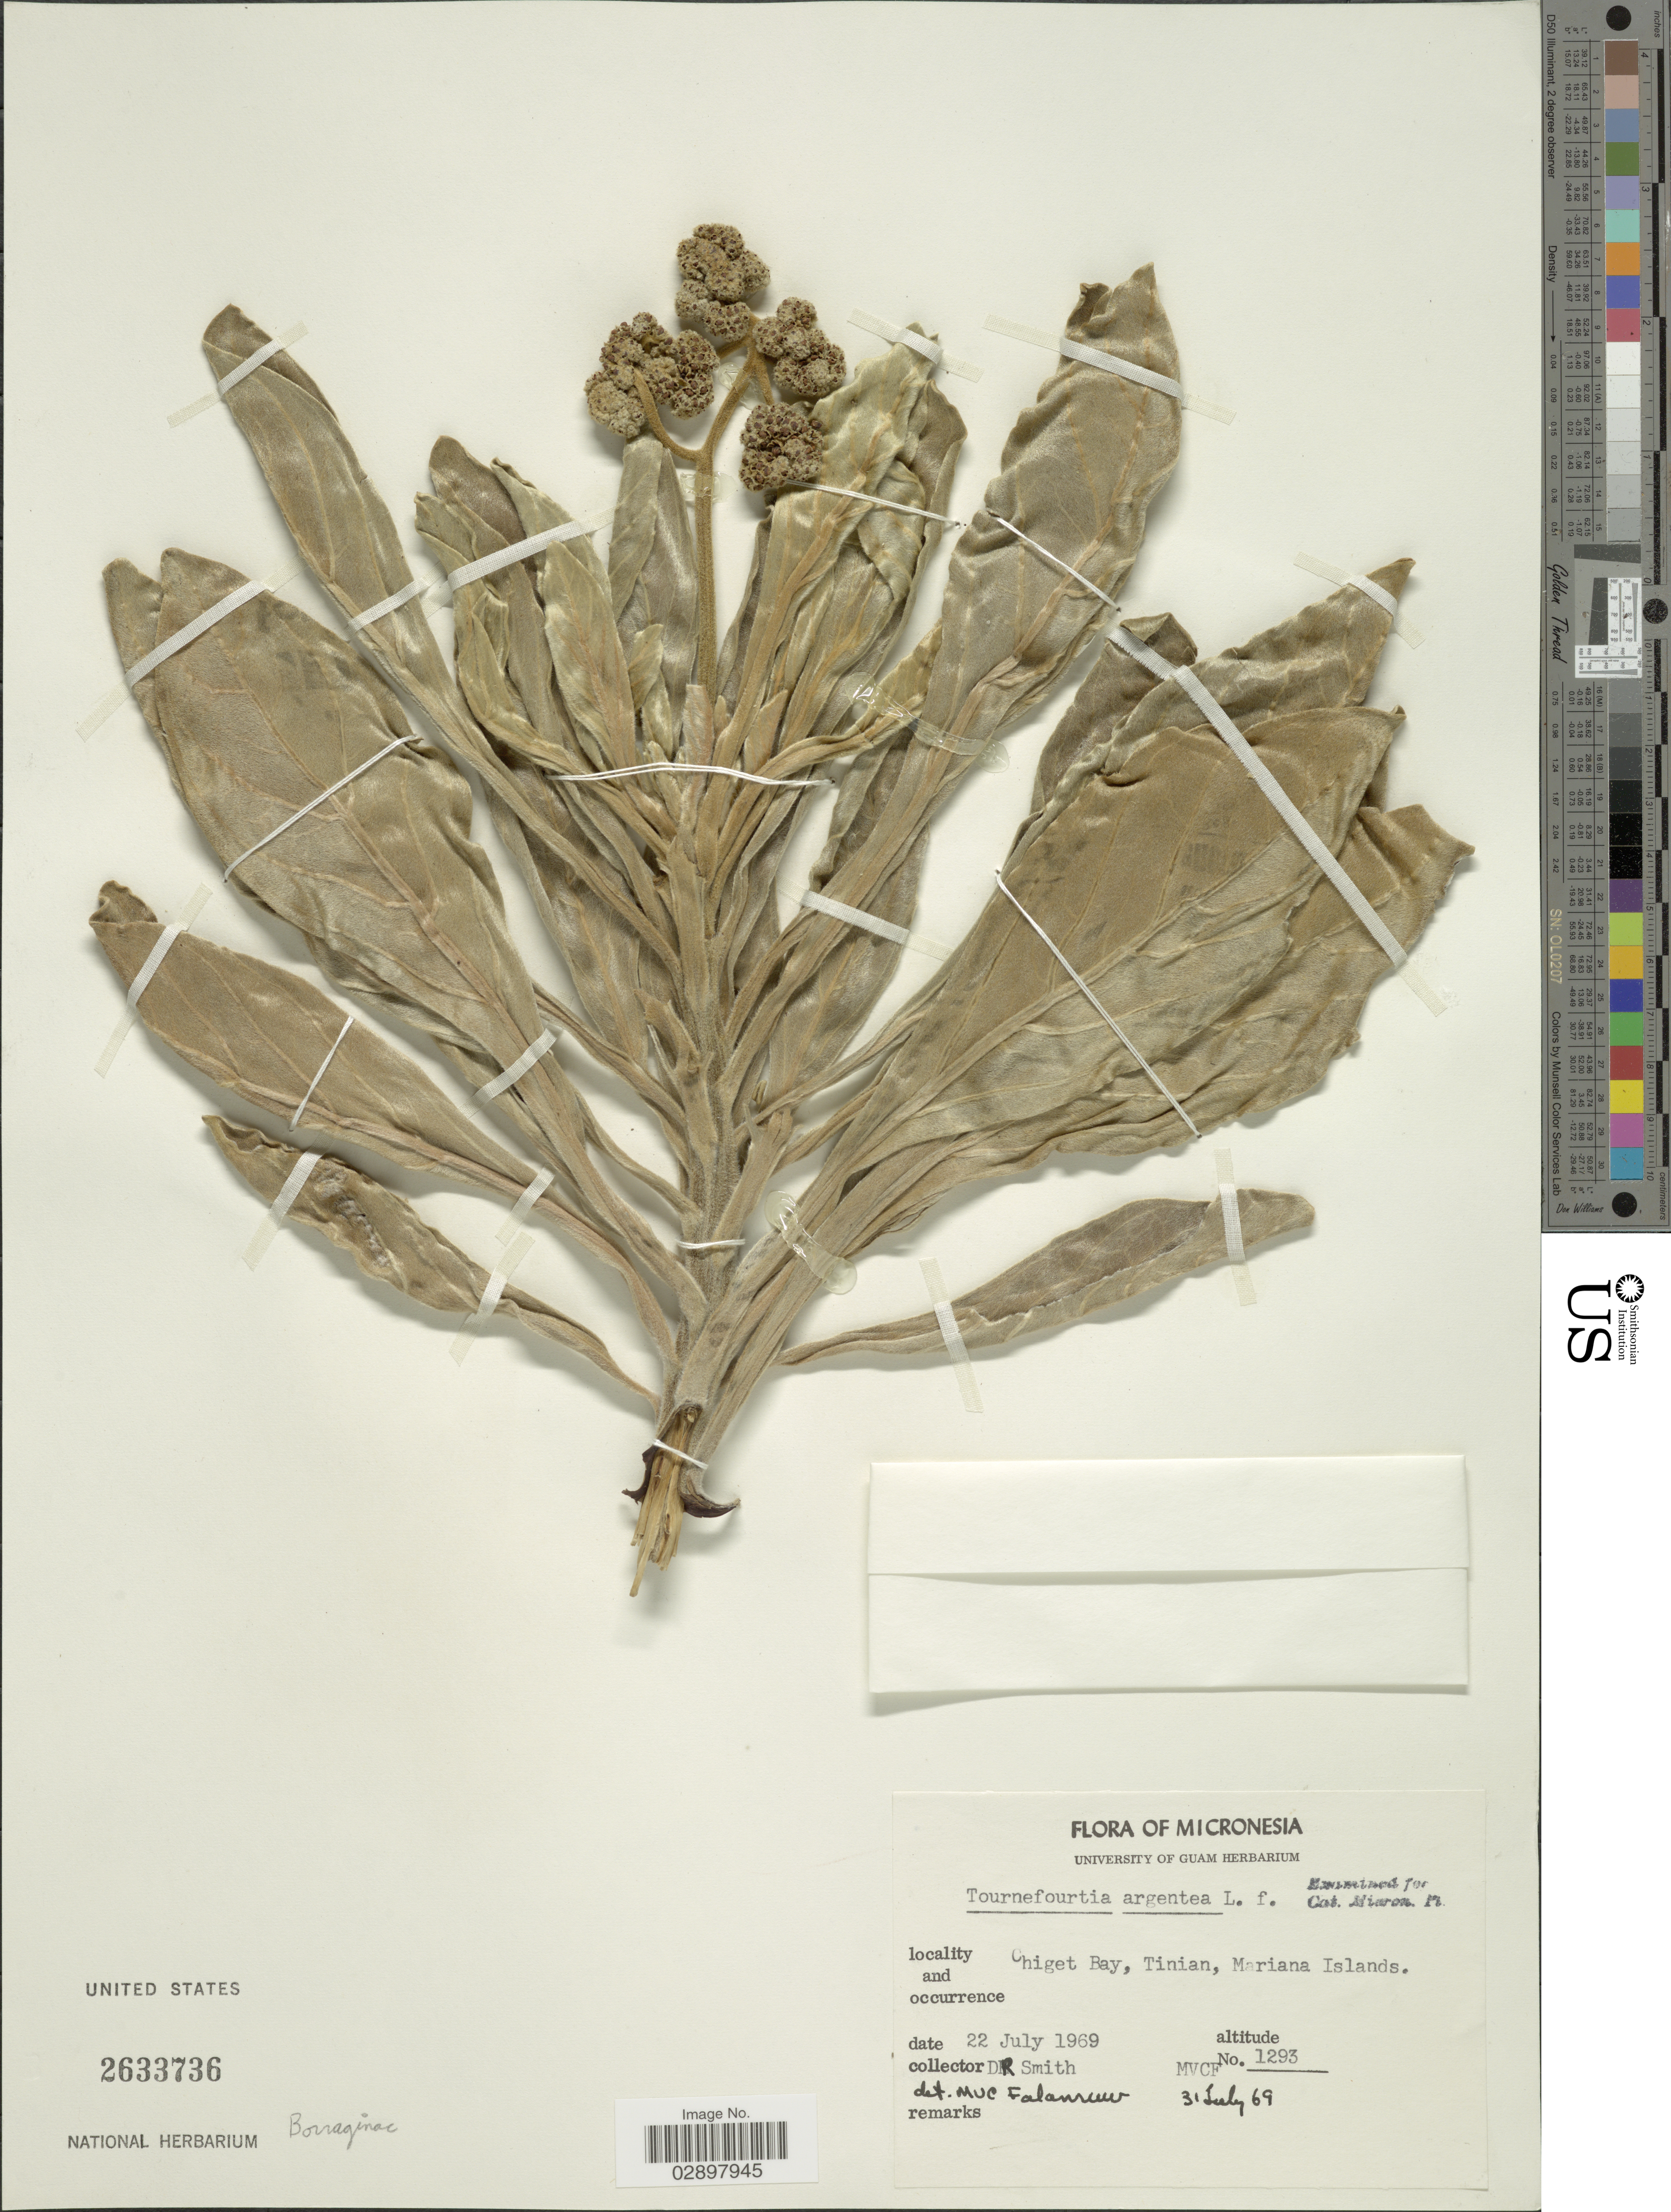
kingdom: Plantae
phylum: Tracheophyta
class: Magnoliopsida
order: Boraginales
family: Heliotropiaceae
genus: Heliotropium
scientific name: Heliotropium arboreum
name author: (Blanco) Mabberley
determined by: Wagner, W. L., (BOT), Smithsonian Institution - National Museum of Natural History (UNITED STATES)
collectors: D. R. Smith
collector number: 1293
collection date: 1969-07-22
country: Northern Mariana Islands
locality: Micronesia. Chiget Bay, Tinian, Mariana Islands.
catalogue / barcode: US 2633736